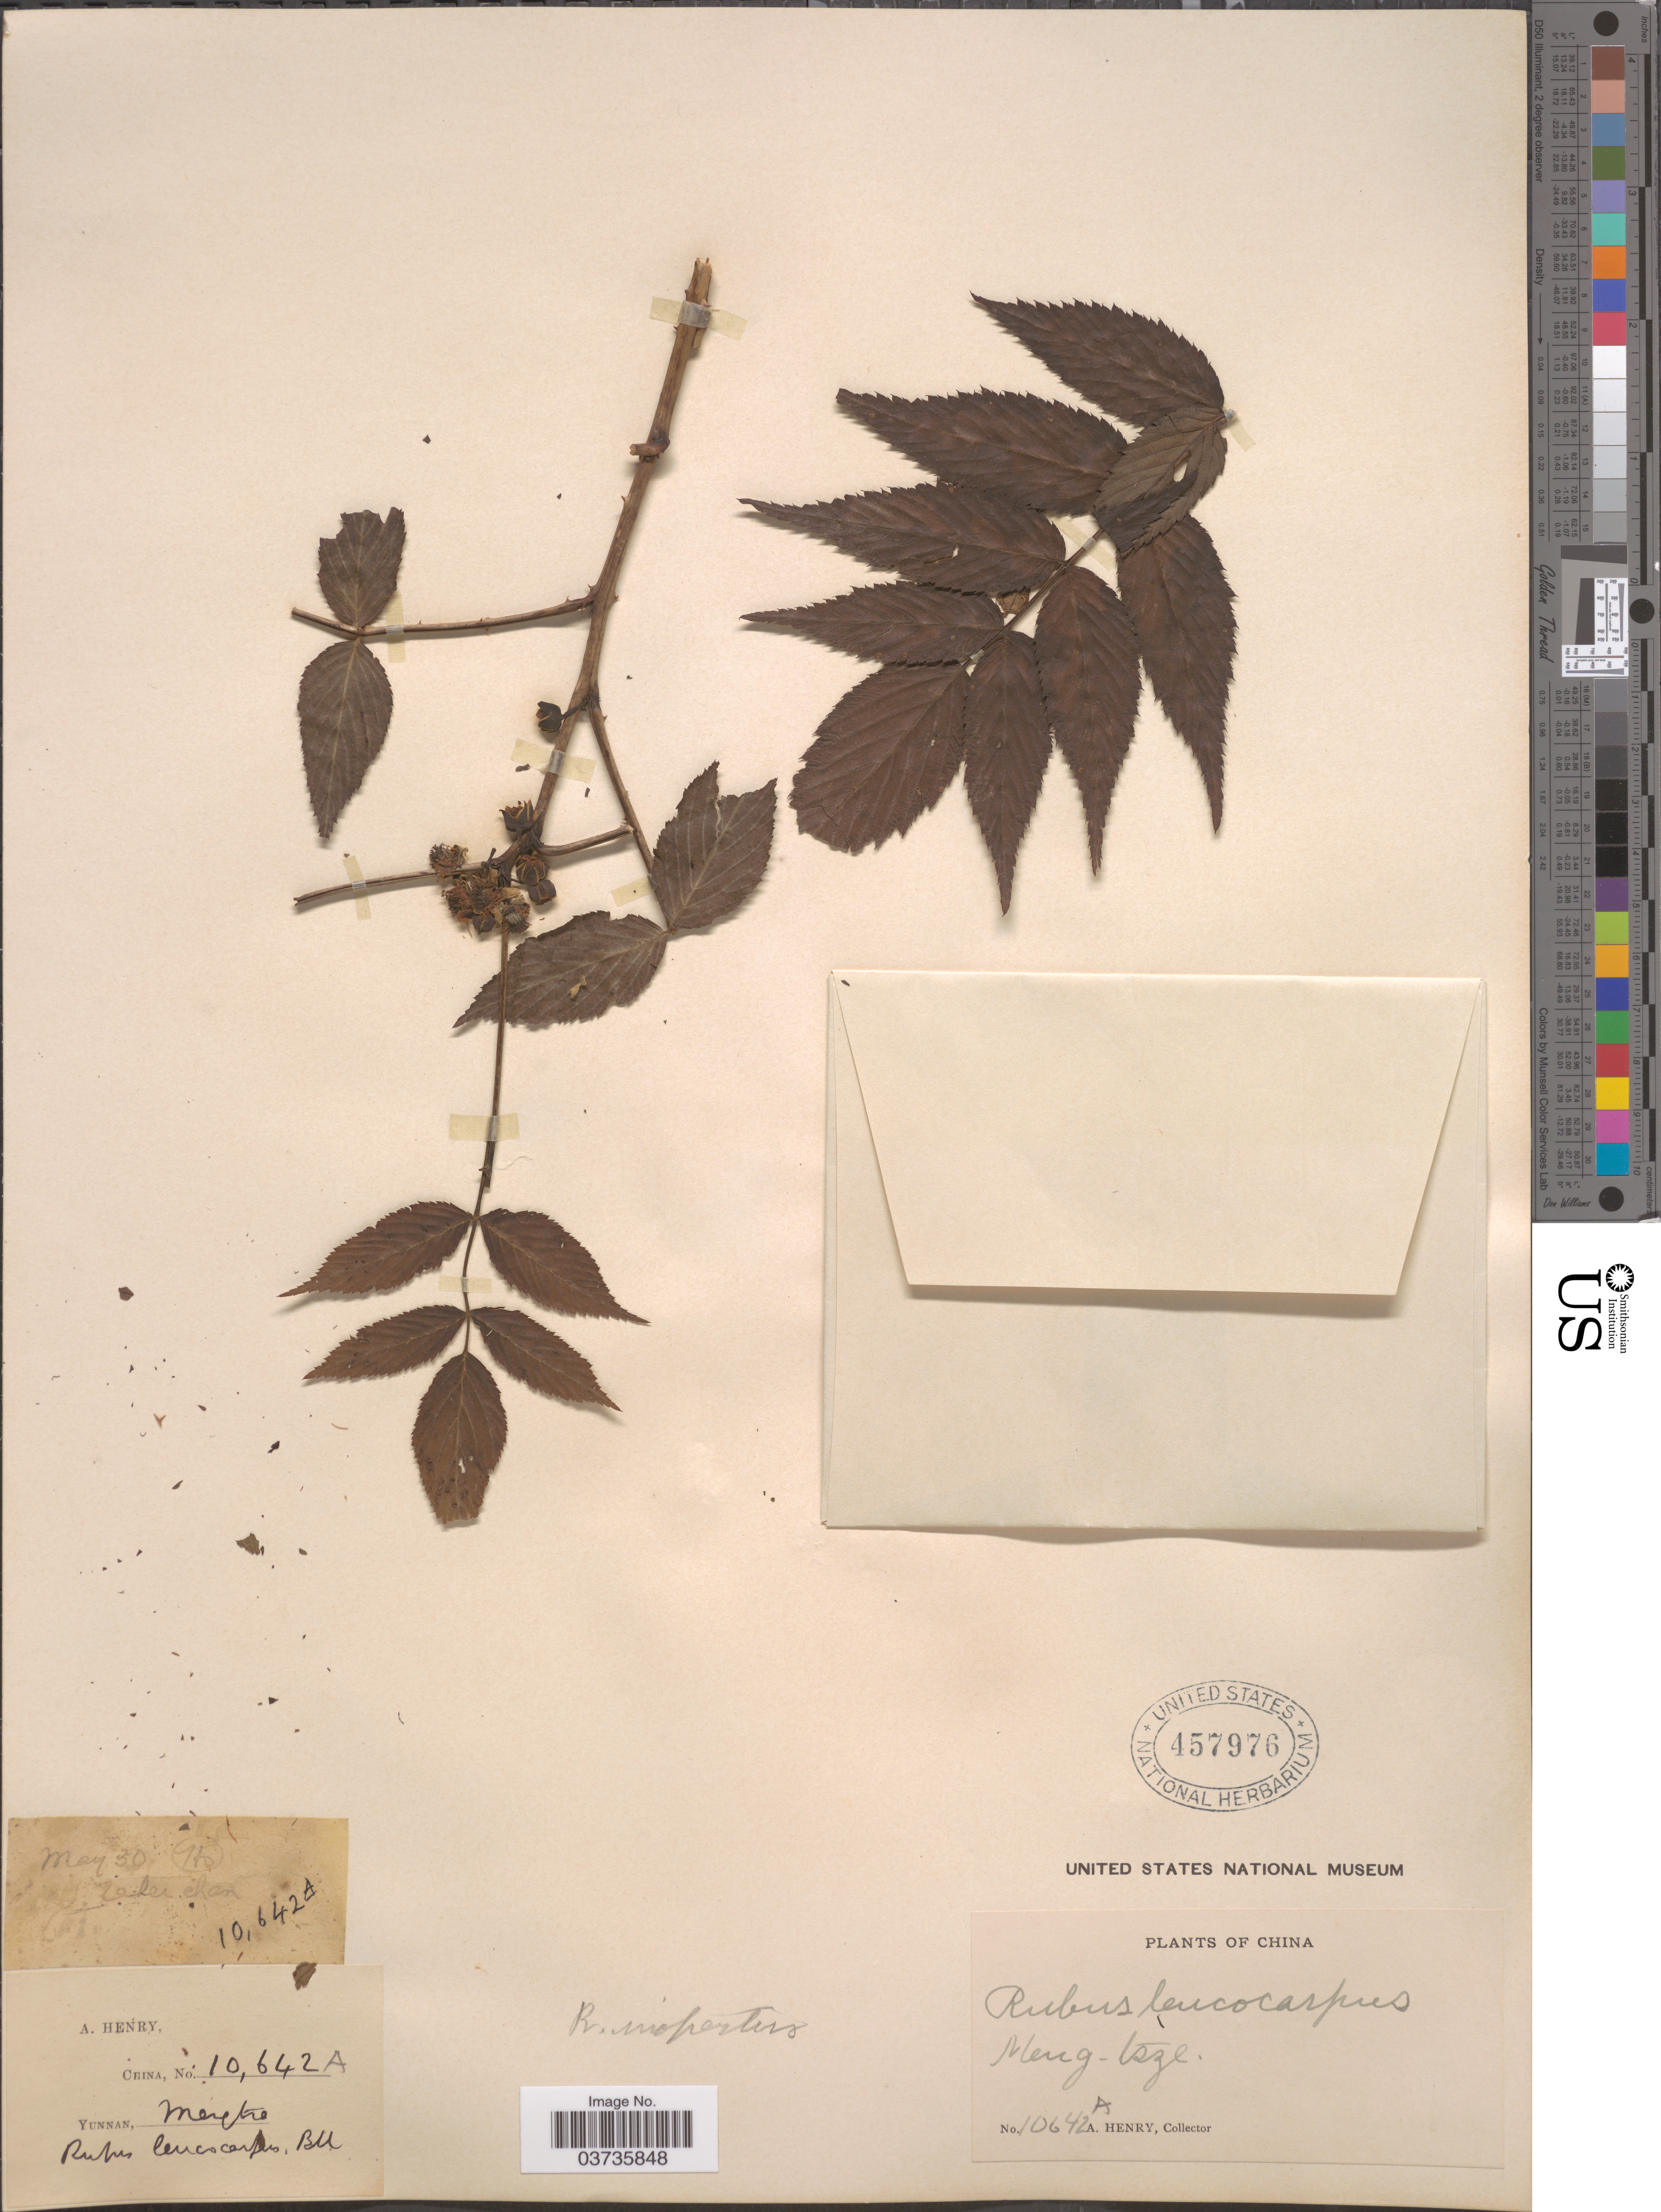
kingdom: Plantae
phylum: Tracheophyta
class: Magnoliopsida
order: Rosales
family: Rosaceae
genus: Rubus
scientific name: Rubus inopertus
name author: (Focke ex Diels) Focke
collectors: A. Henry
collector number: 10642 A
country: China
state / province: Yunnan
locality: Meng-tsze.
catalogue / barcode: US 457976